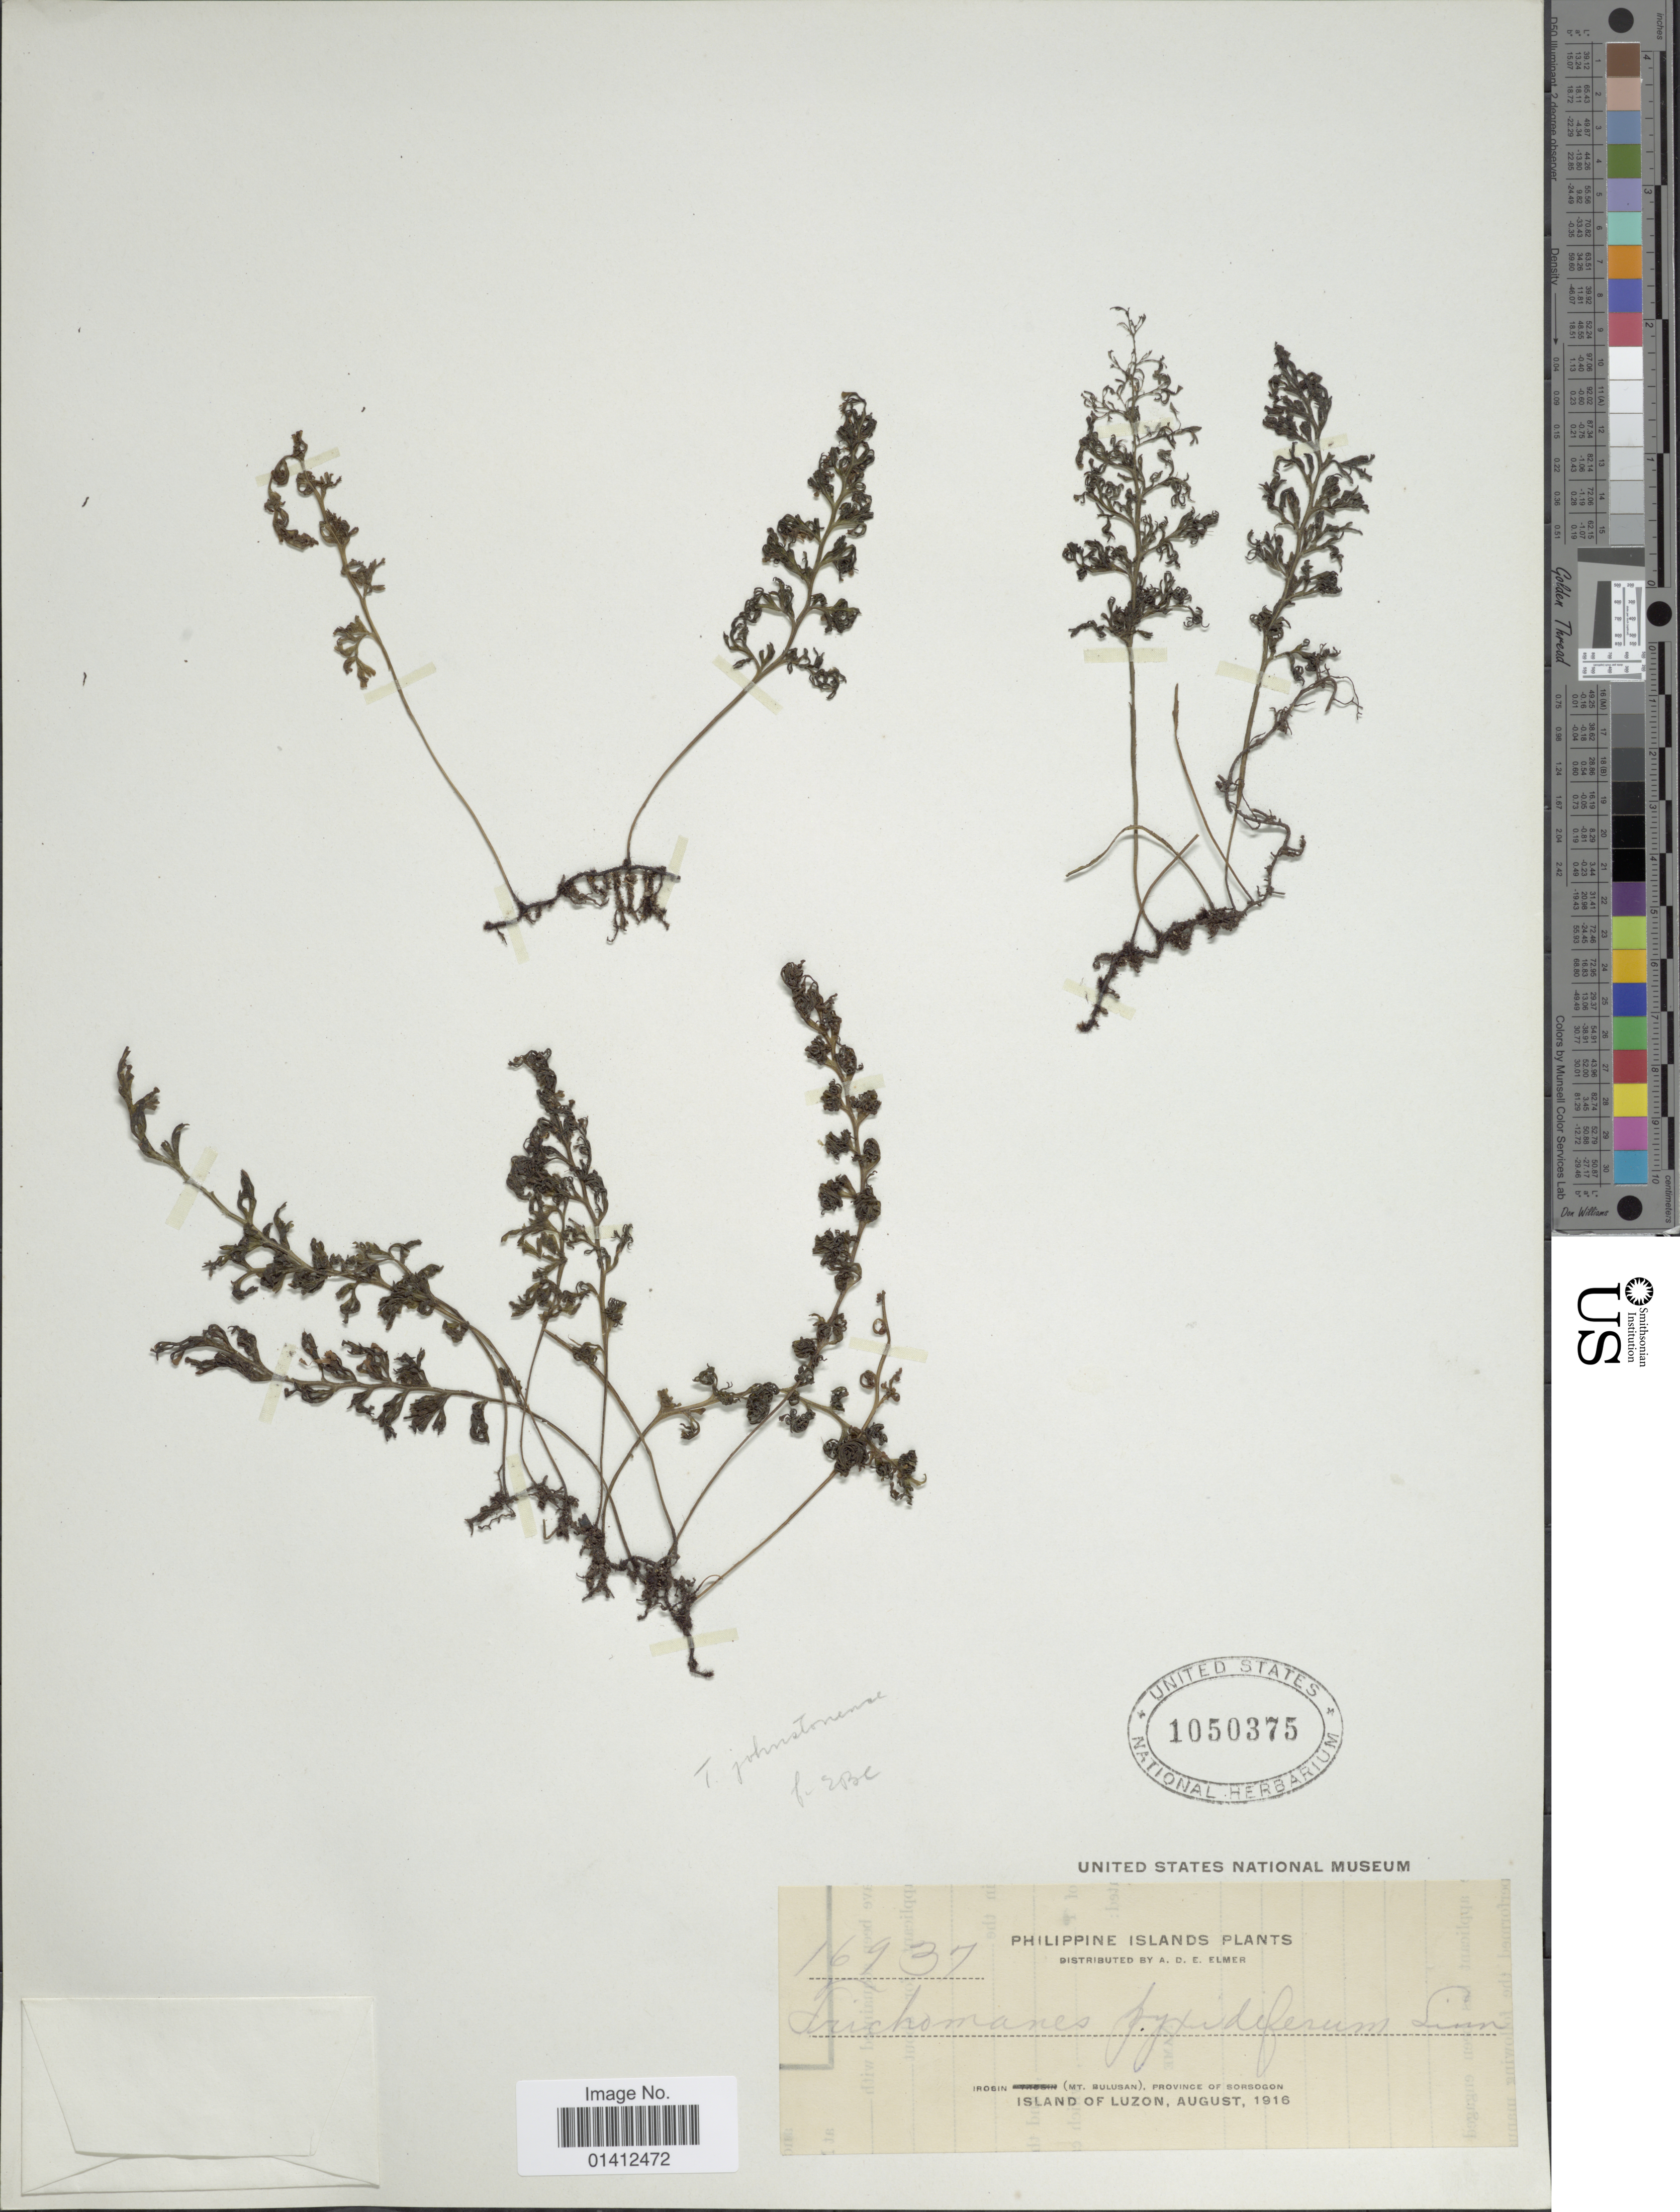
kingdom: Plantae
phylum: Tracheophyta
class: Polypodiopsida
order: Hymenophyllales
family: Hymenophyllaceae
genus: Vandenboschia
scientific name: Vandenboschia johnstonensis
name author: (Bailey) Copel.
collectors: A. D. E. Elmer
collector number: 16937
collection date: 1916-08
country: Philippines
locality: Irosin, (Mt Bulusan), Province of Sorsogon, Island of Luzon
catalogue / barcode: US 1050375